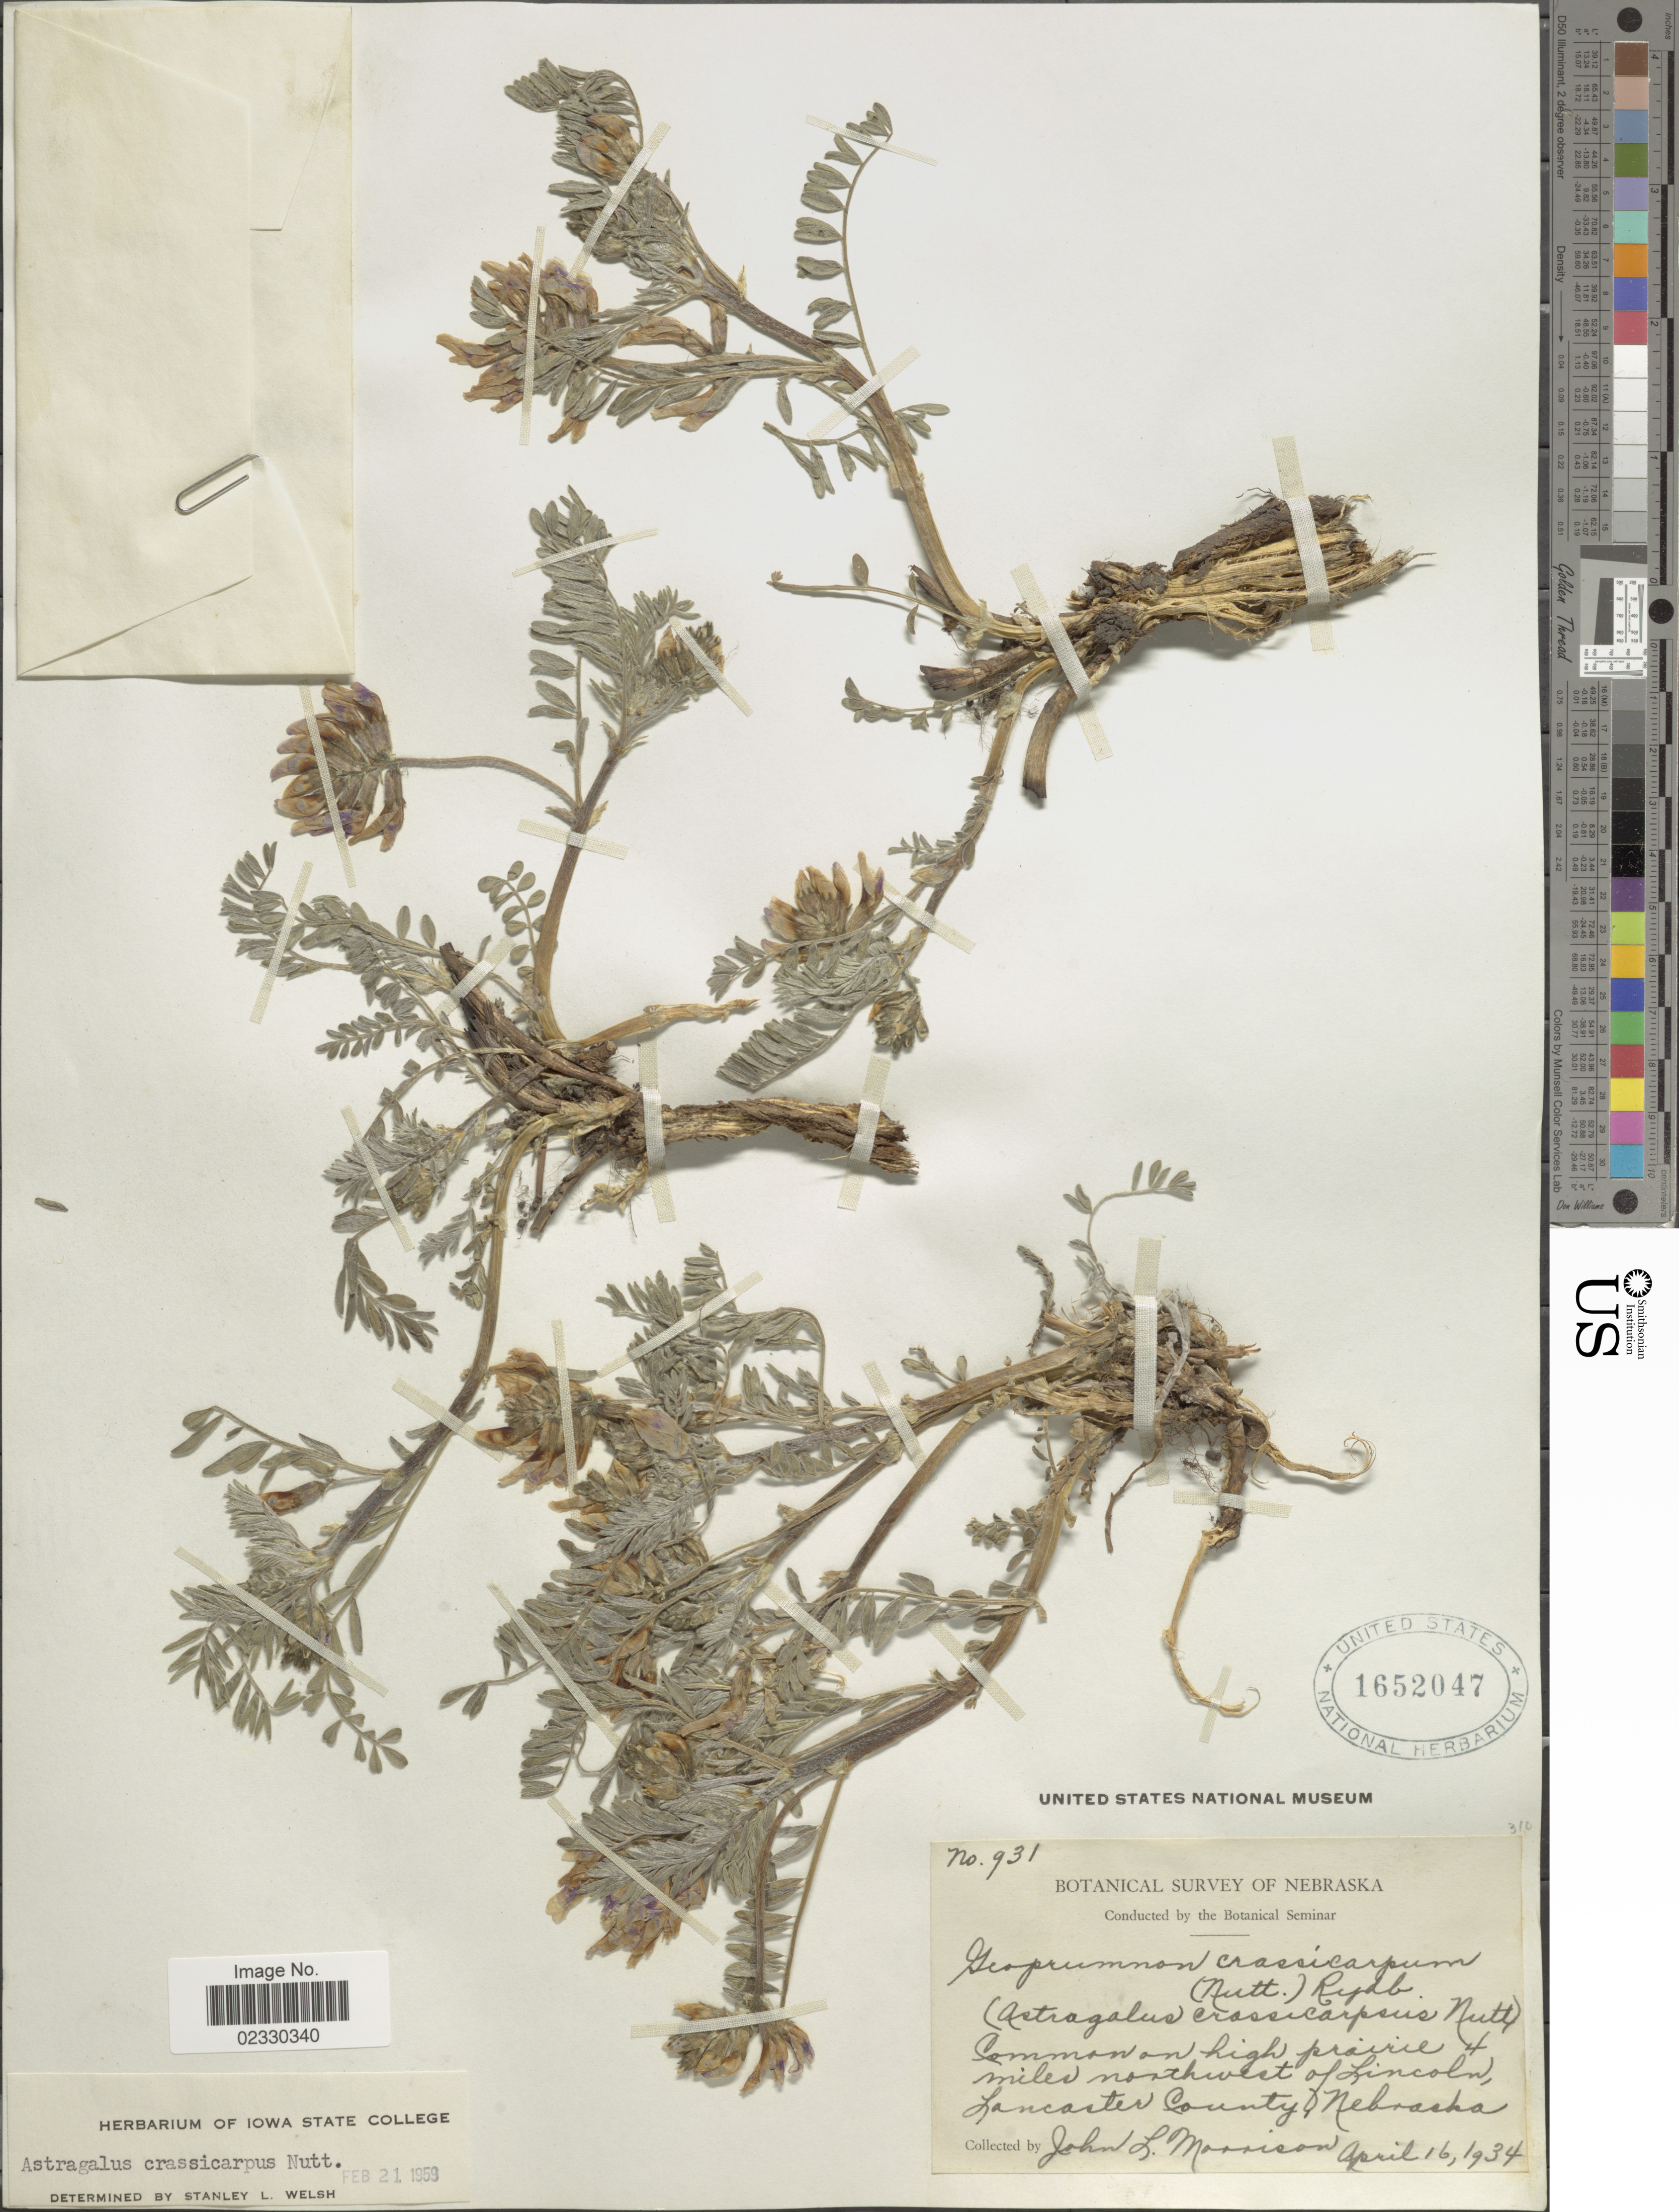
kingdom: Plantae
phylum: Tracheophyta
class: Magnoliopsida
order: Fabales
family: Fabaceae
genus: Astragalus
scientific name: Astragalus crassicarpus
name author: Nutt.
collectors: J. Morrison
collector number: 931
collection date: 1934-04-16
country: United States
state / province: Nebraska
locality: On high prairie, 4 miles northwest of Lincoln, Lancaster County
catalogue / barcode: US 1652047